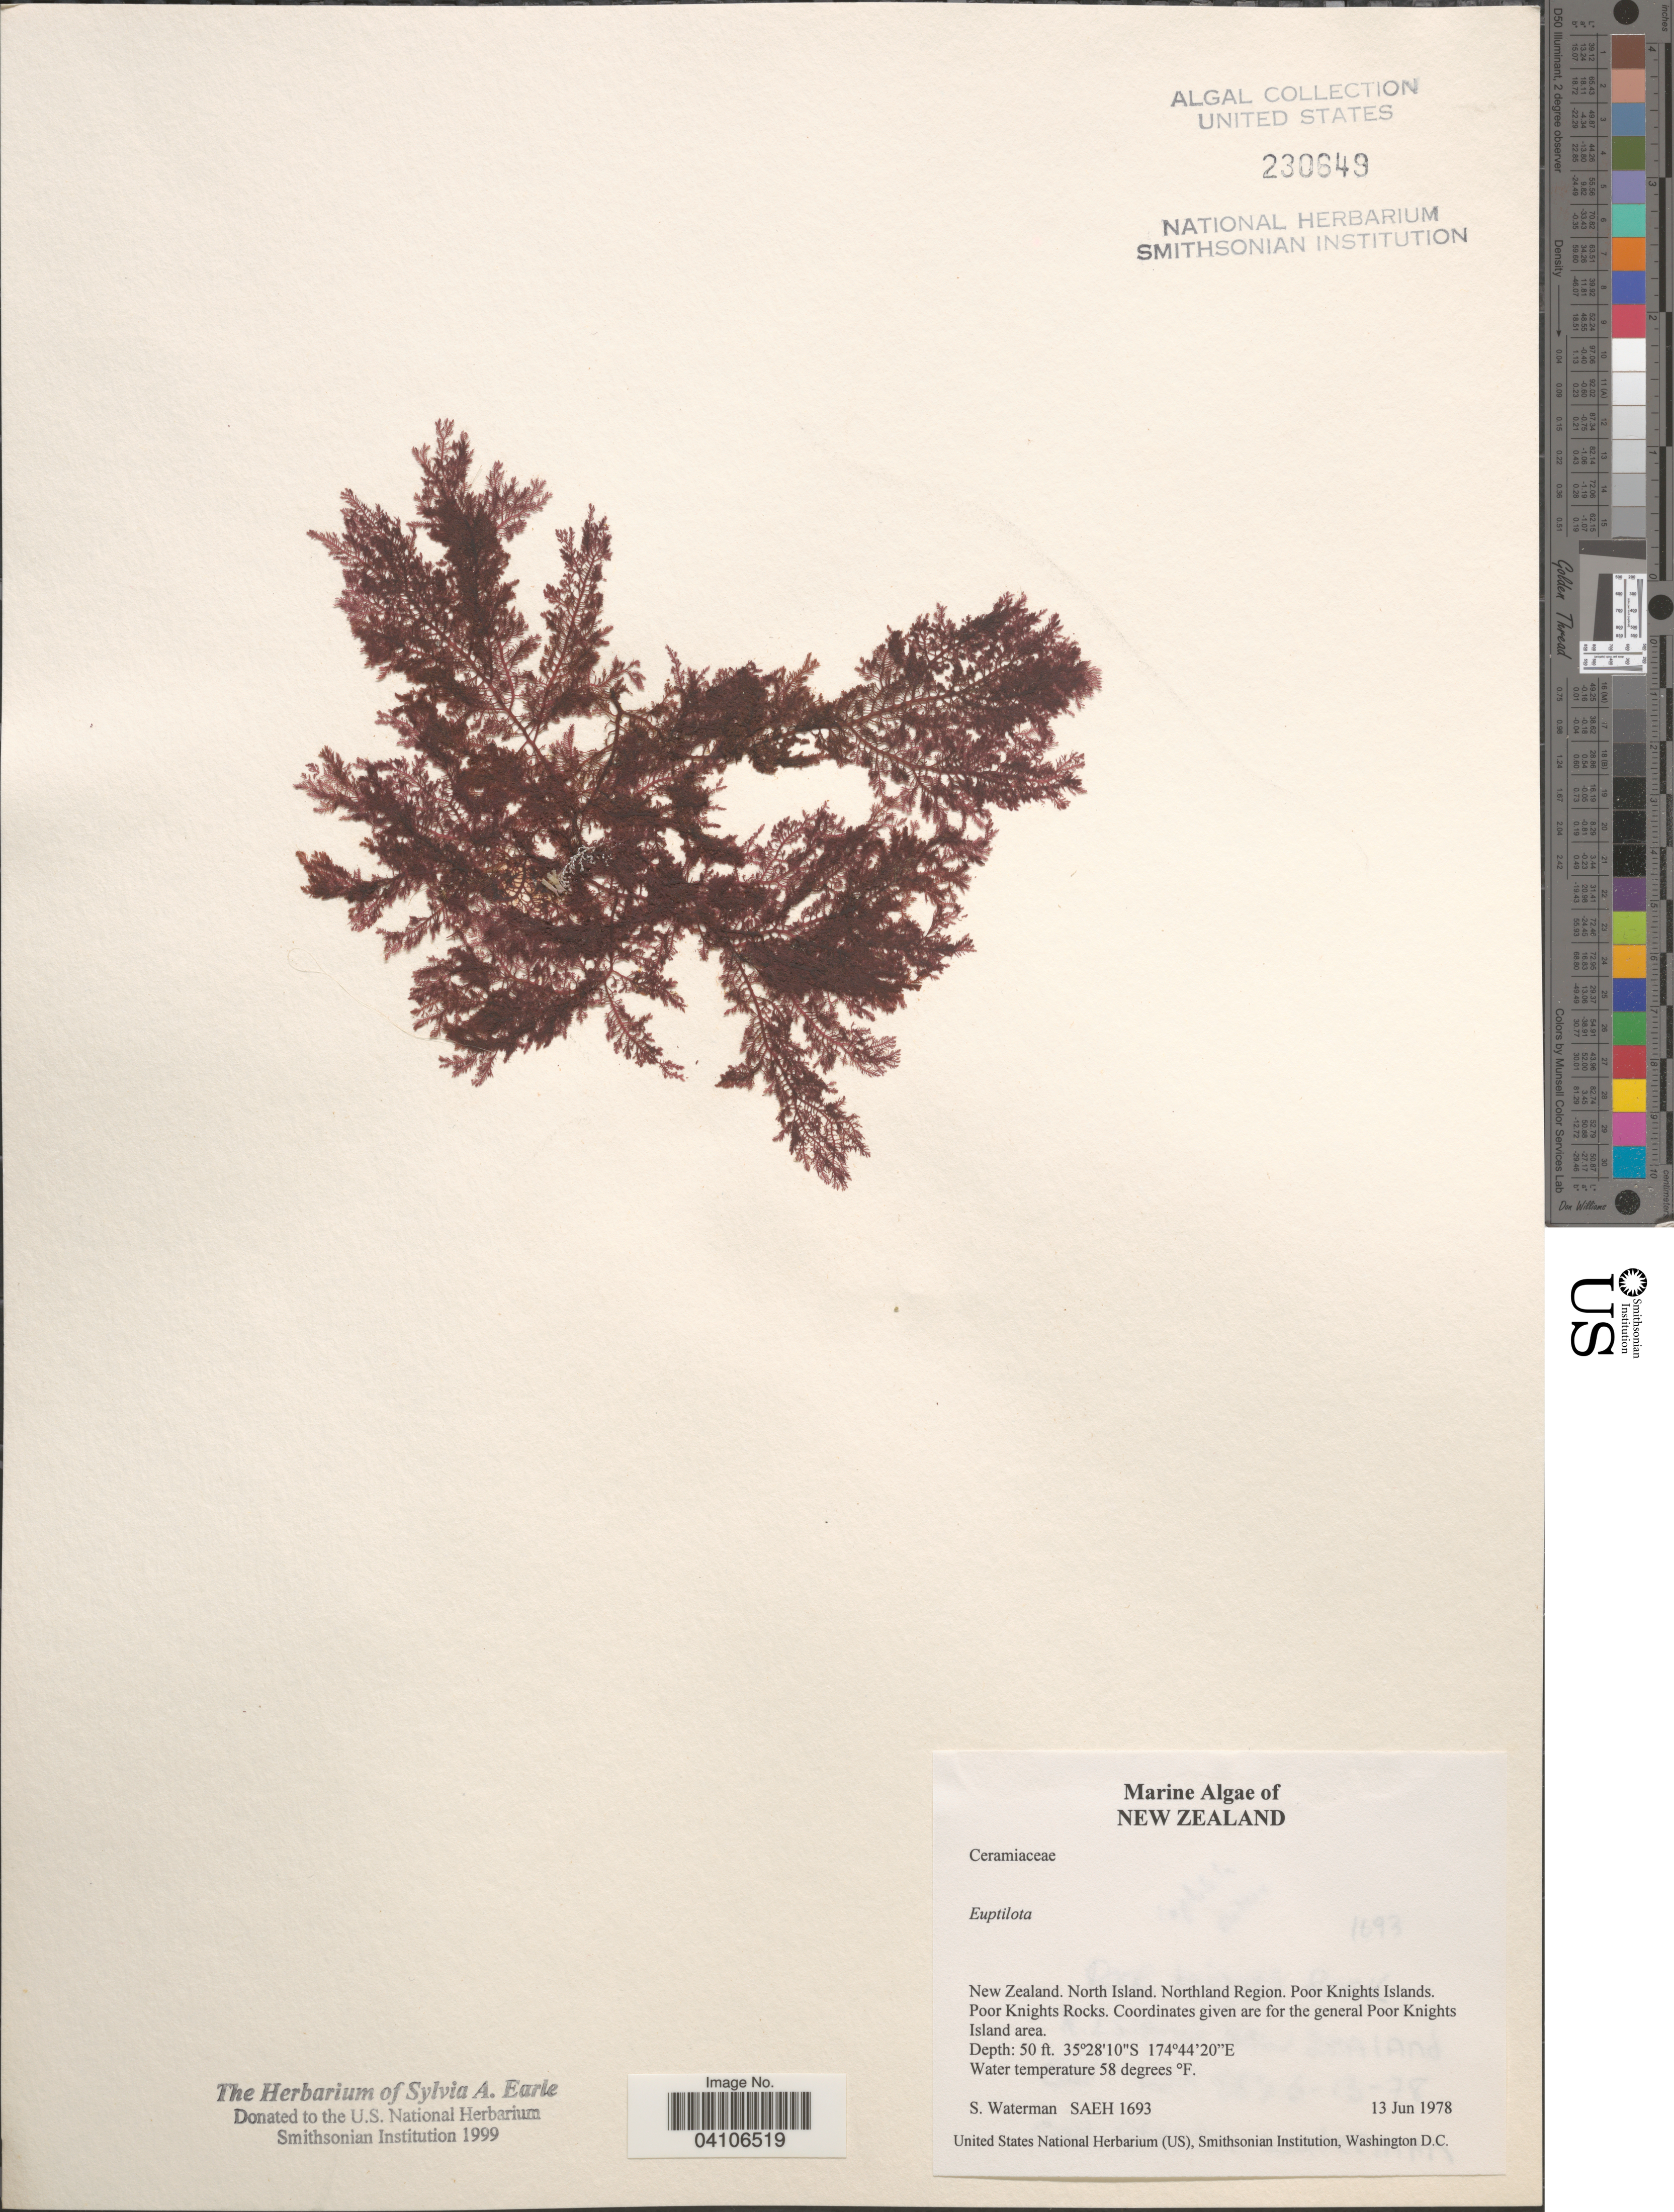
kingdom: Plantae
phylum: Rhodophyta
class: Florideophyceae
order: Ceramiales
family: Callithamniaceae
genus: Euptilota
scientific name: Euptilota sp.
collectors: S. Waterman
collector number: SAEH1693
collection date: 1978-06-13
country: New Zealand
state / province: Northland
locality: North Island. Northland Region. Poor Knights Islands. Poor Knights Rocks. Coordinates given are for the general Poor Knights Island area.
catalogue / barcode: US 230649